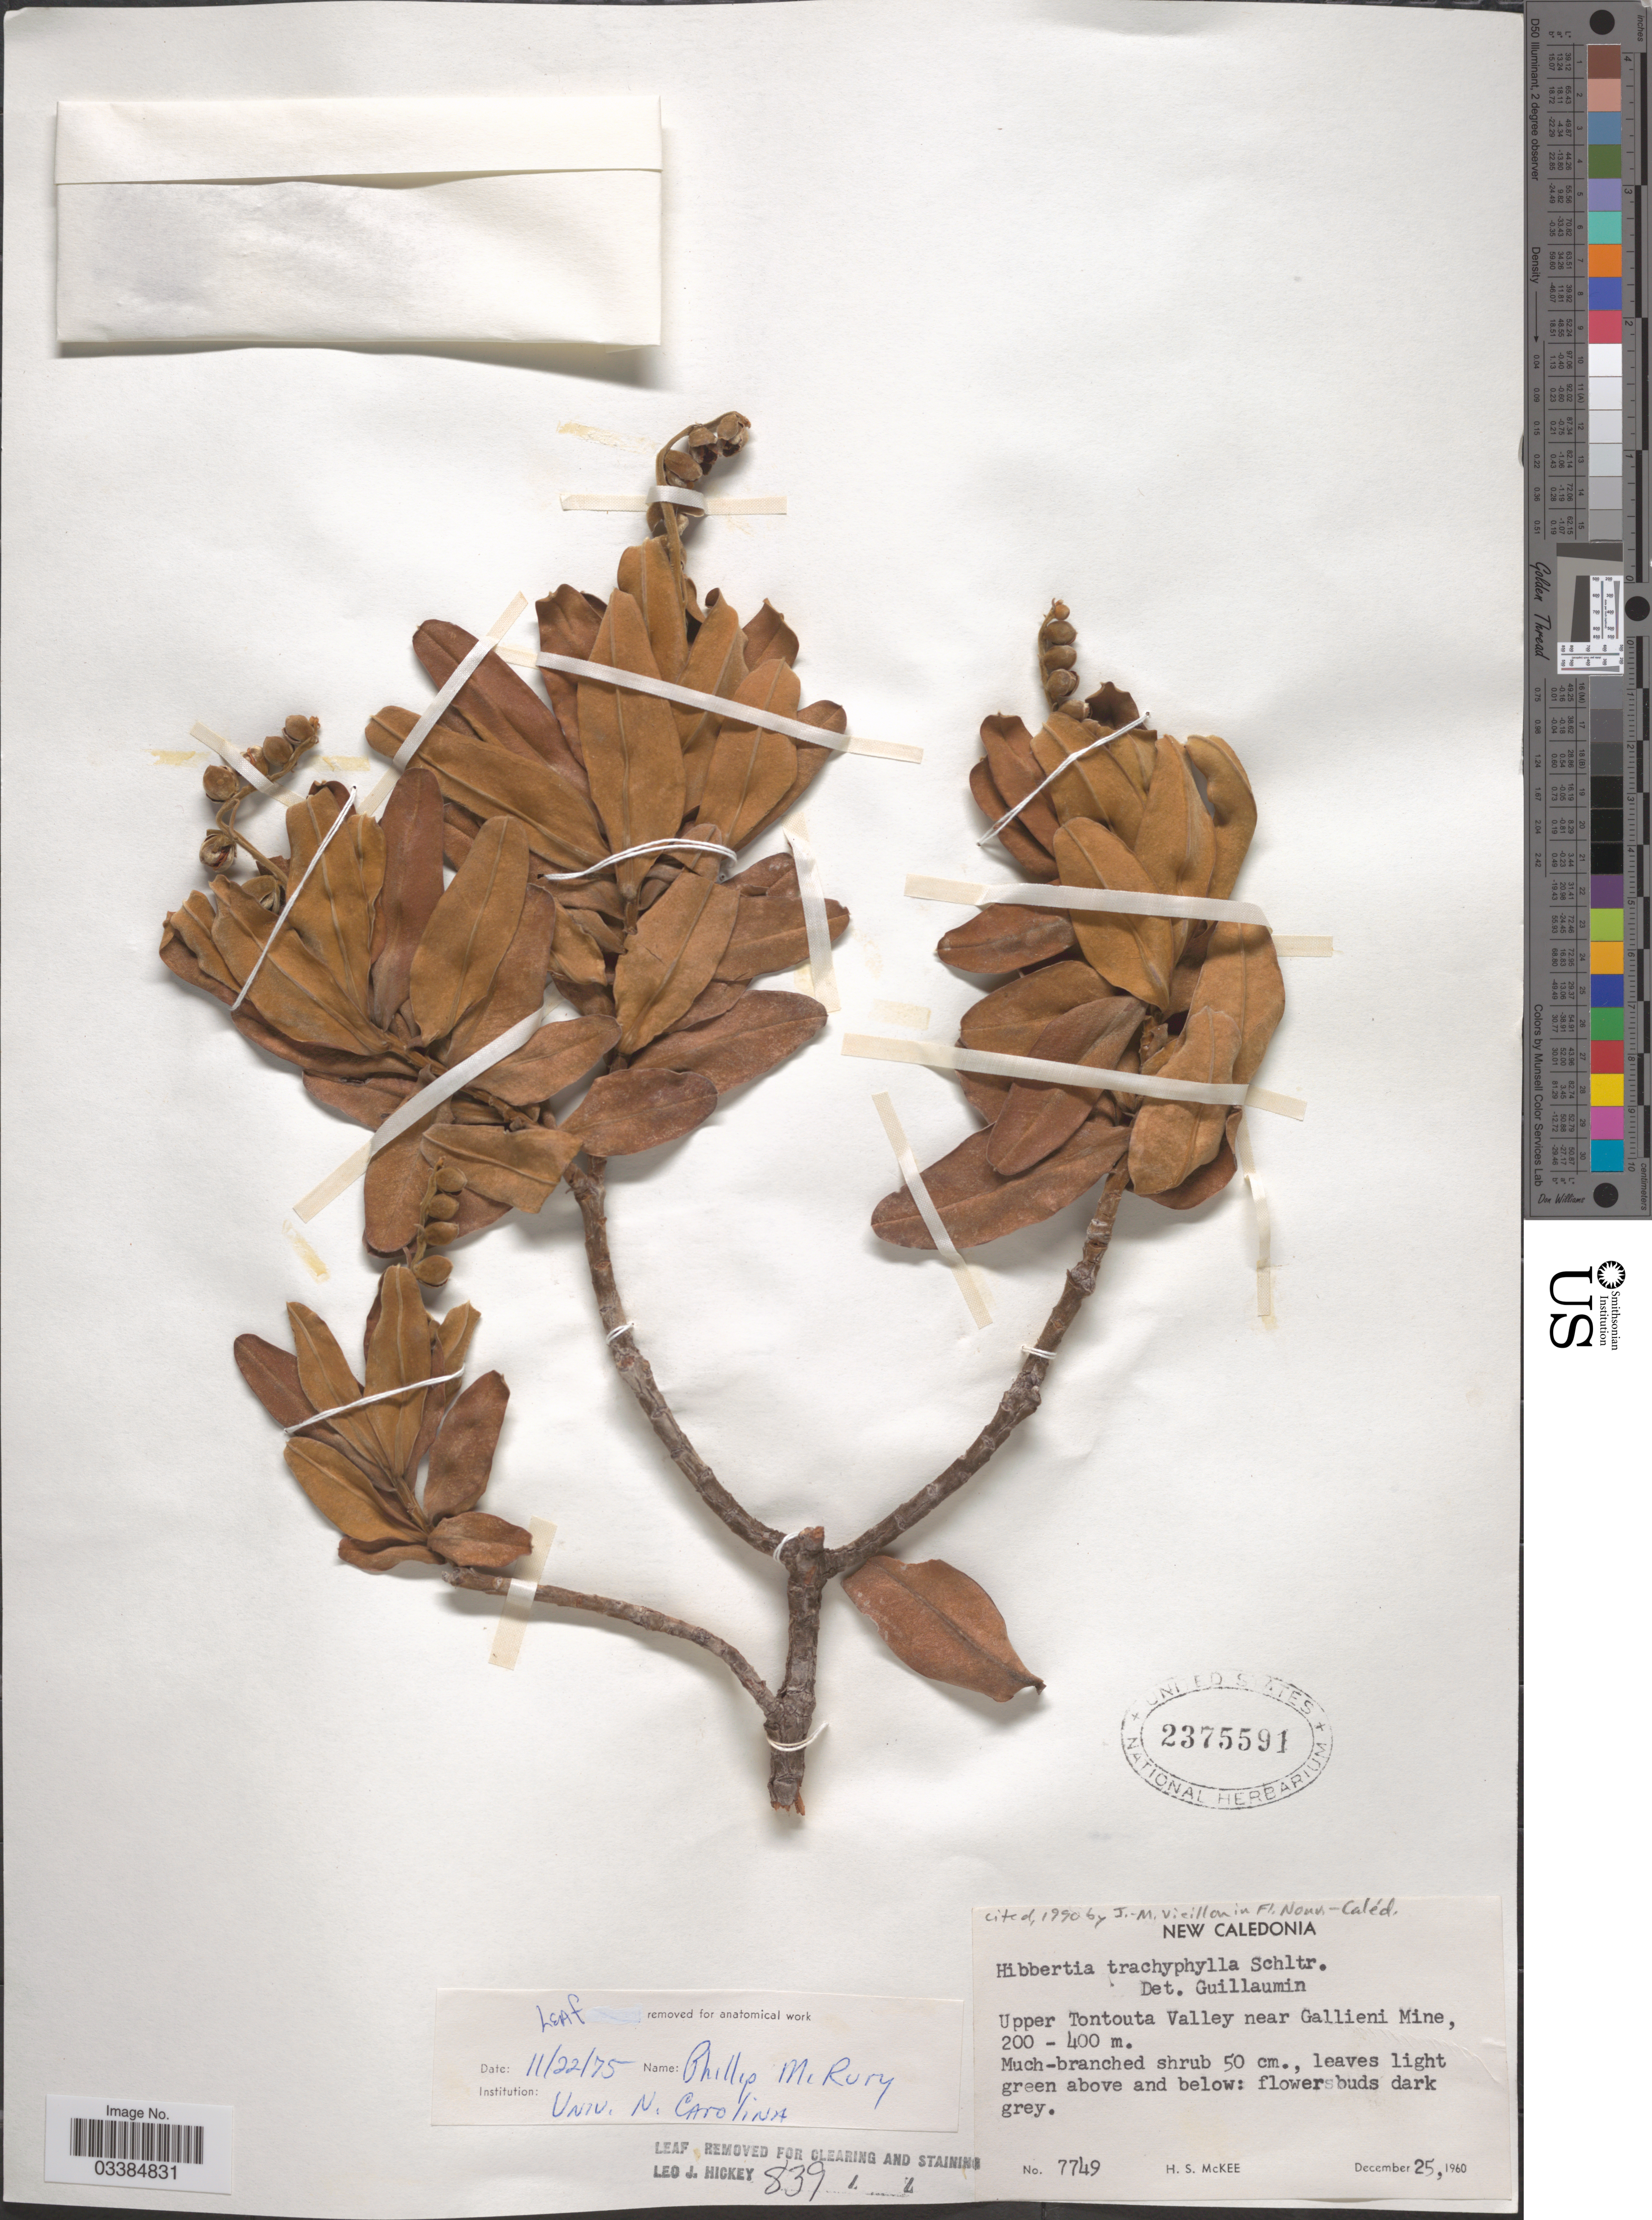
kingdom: Plantae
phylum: Tracheophyta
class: Magnoliopsida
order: Dilleniales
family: Dilleniaceae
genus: Hibbertia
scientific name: Hibbertia trachyphylla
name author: Schltr.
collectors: H. S. McKee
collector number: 7749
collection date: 1960-12-25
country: New Caledonia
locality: Upper Tontouta Valley near Gallieni Mine.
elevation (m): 200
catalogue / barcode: US 2375591